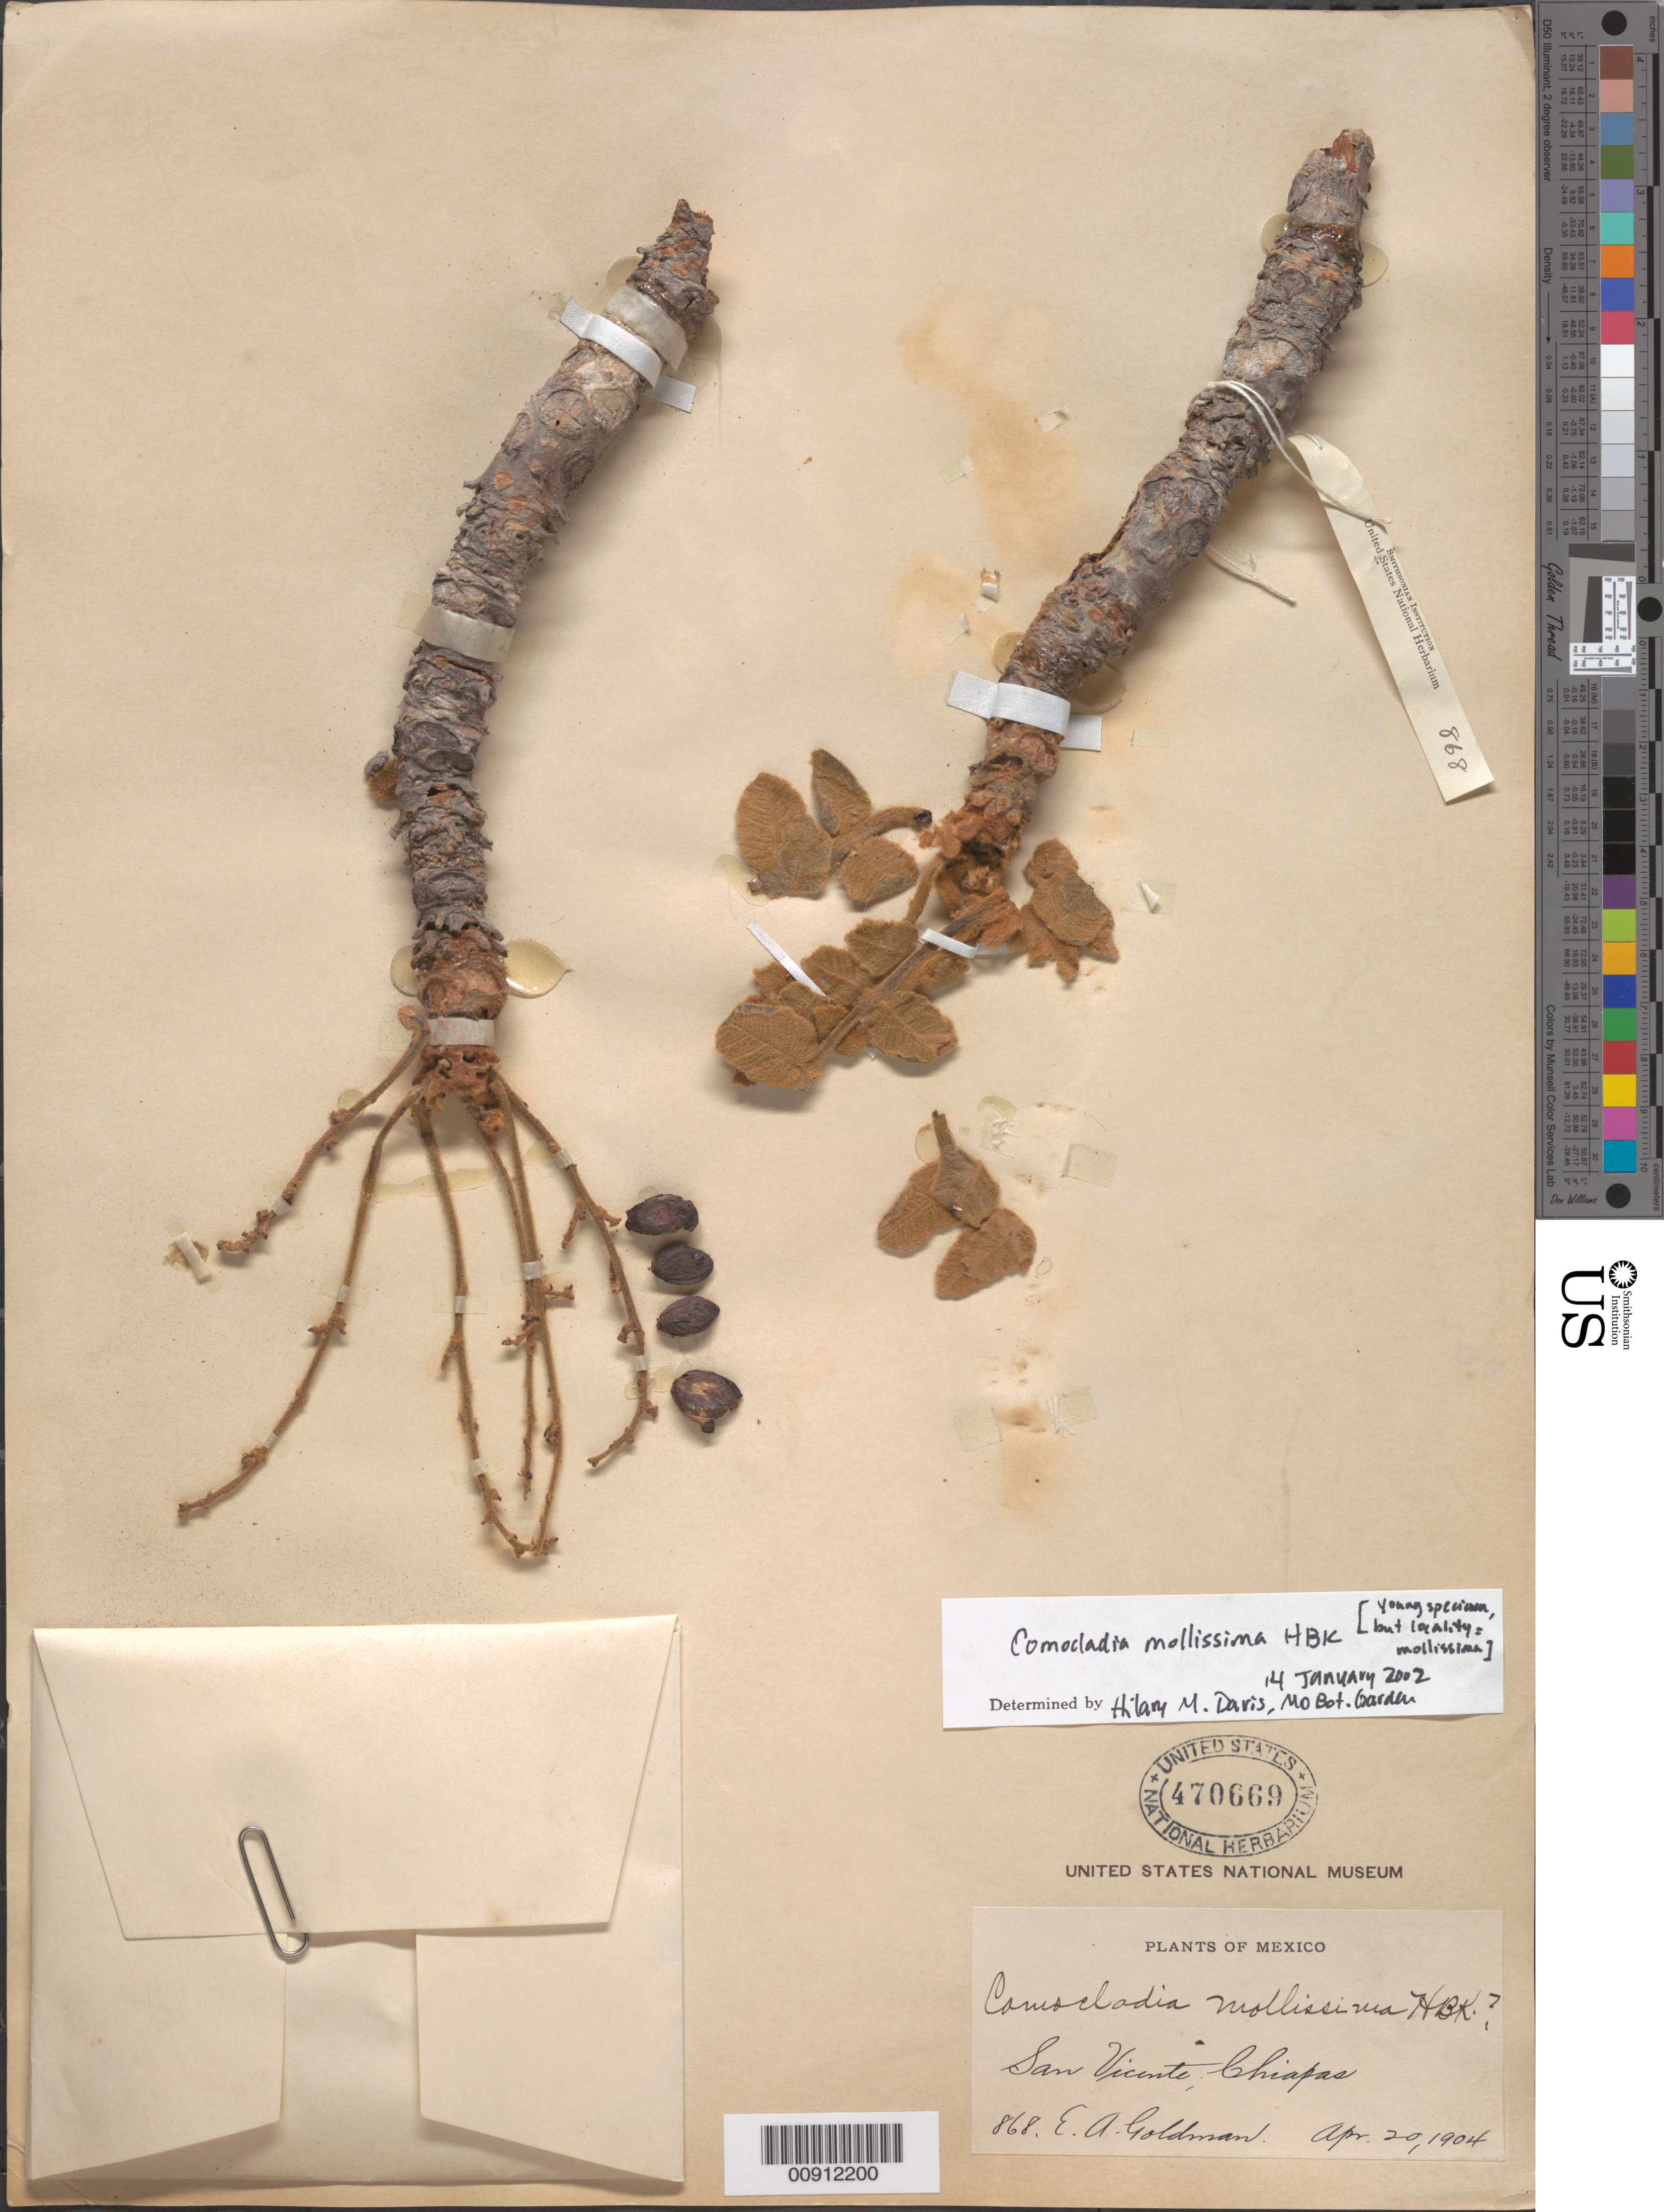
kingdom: Plantae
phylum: Tracheophyta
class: Magnoliopsida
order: Sapindales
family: Anacardiaceae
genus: Comocladia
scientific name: Comocladia mollissima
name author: Kunth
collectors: E. A. Goldman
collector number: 868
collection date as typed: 20 Apr 1904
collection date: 1904-04-20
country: Mexico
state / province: Chiapas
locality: San Vicente, Chiapas.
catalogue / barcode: US 470669